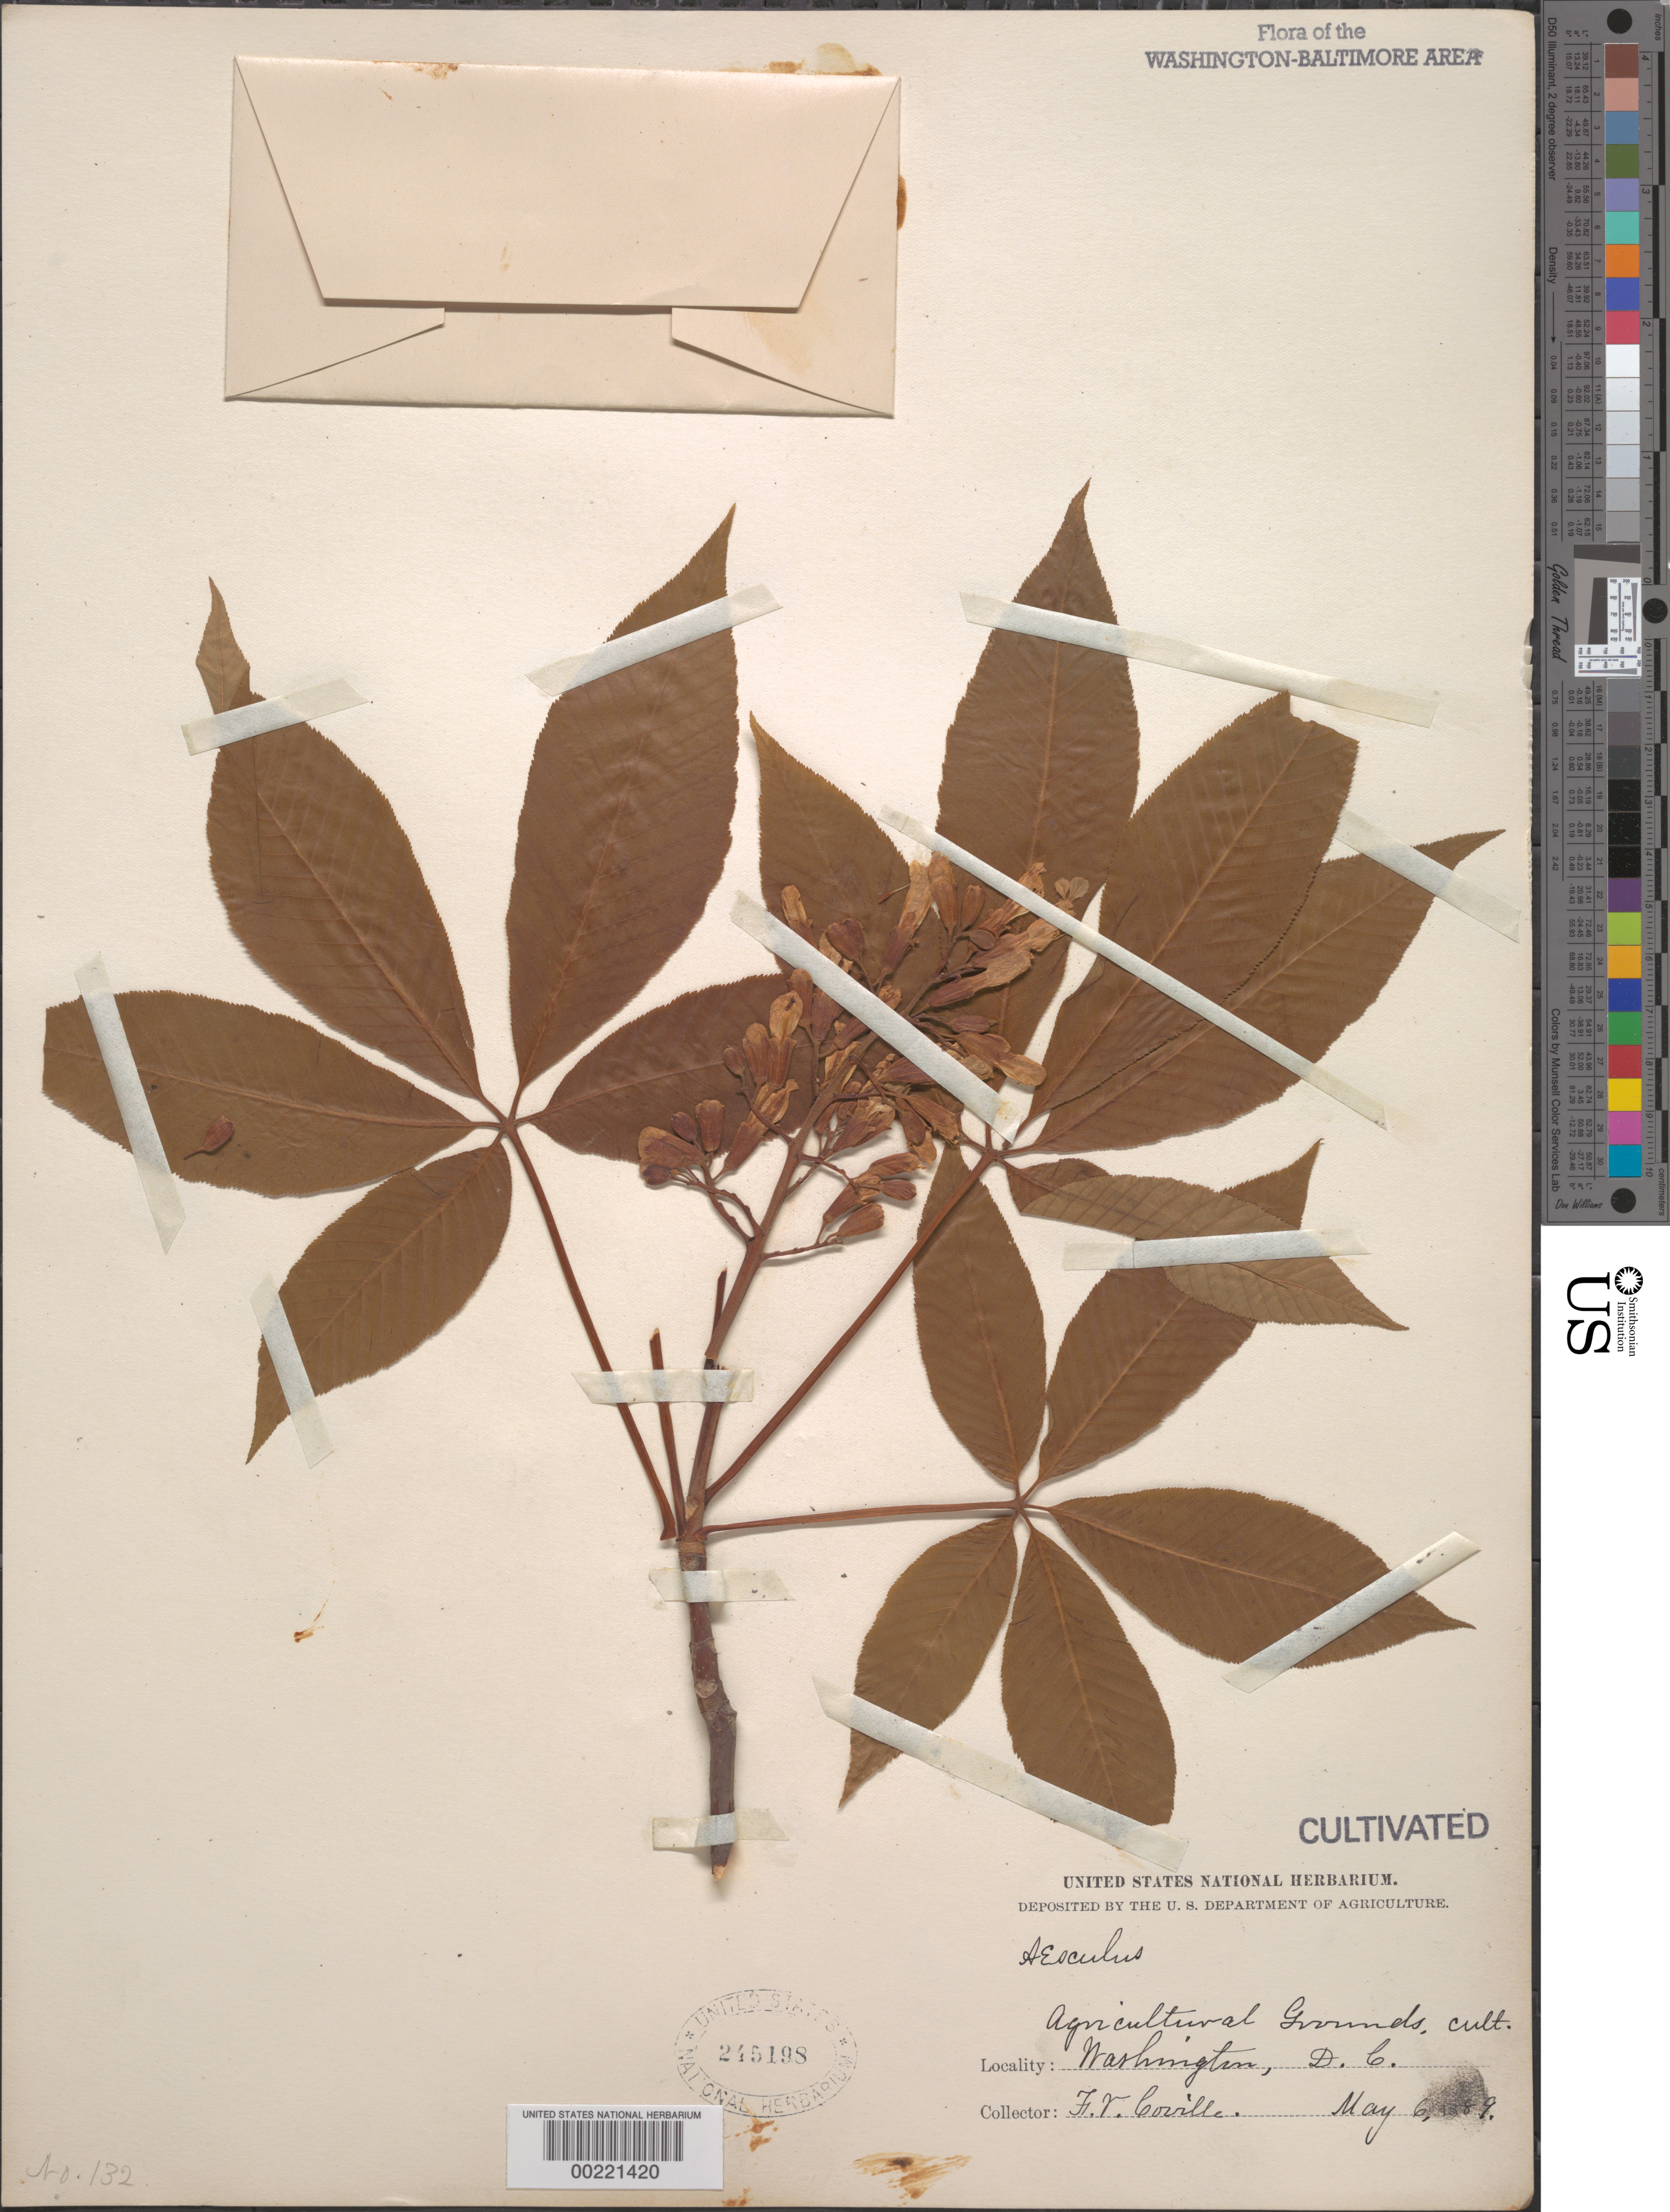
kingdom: Plantae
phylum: Tracheophyta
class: Magnoliopsida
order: Sapindales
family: Sapindaceae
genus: Aesculus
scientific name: Aesculus sp.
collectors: F. V. Coville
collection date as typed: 06 May 1889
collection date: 1889-05-06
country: United States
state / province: District of Columbia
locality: Department of Agriculture grounds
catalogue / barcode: US 245198